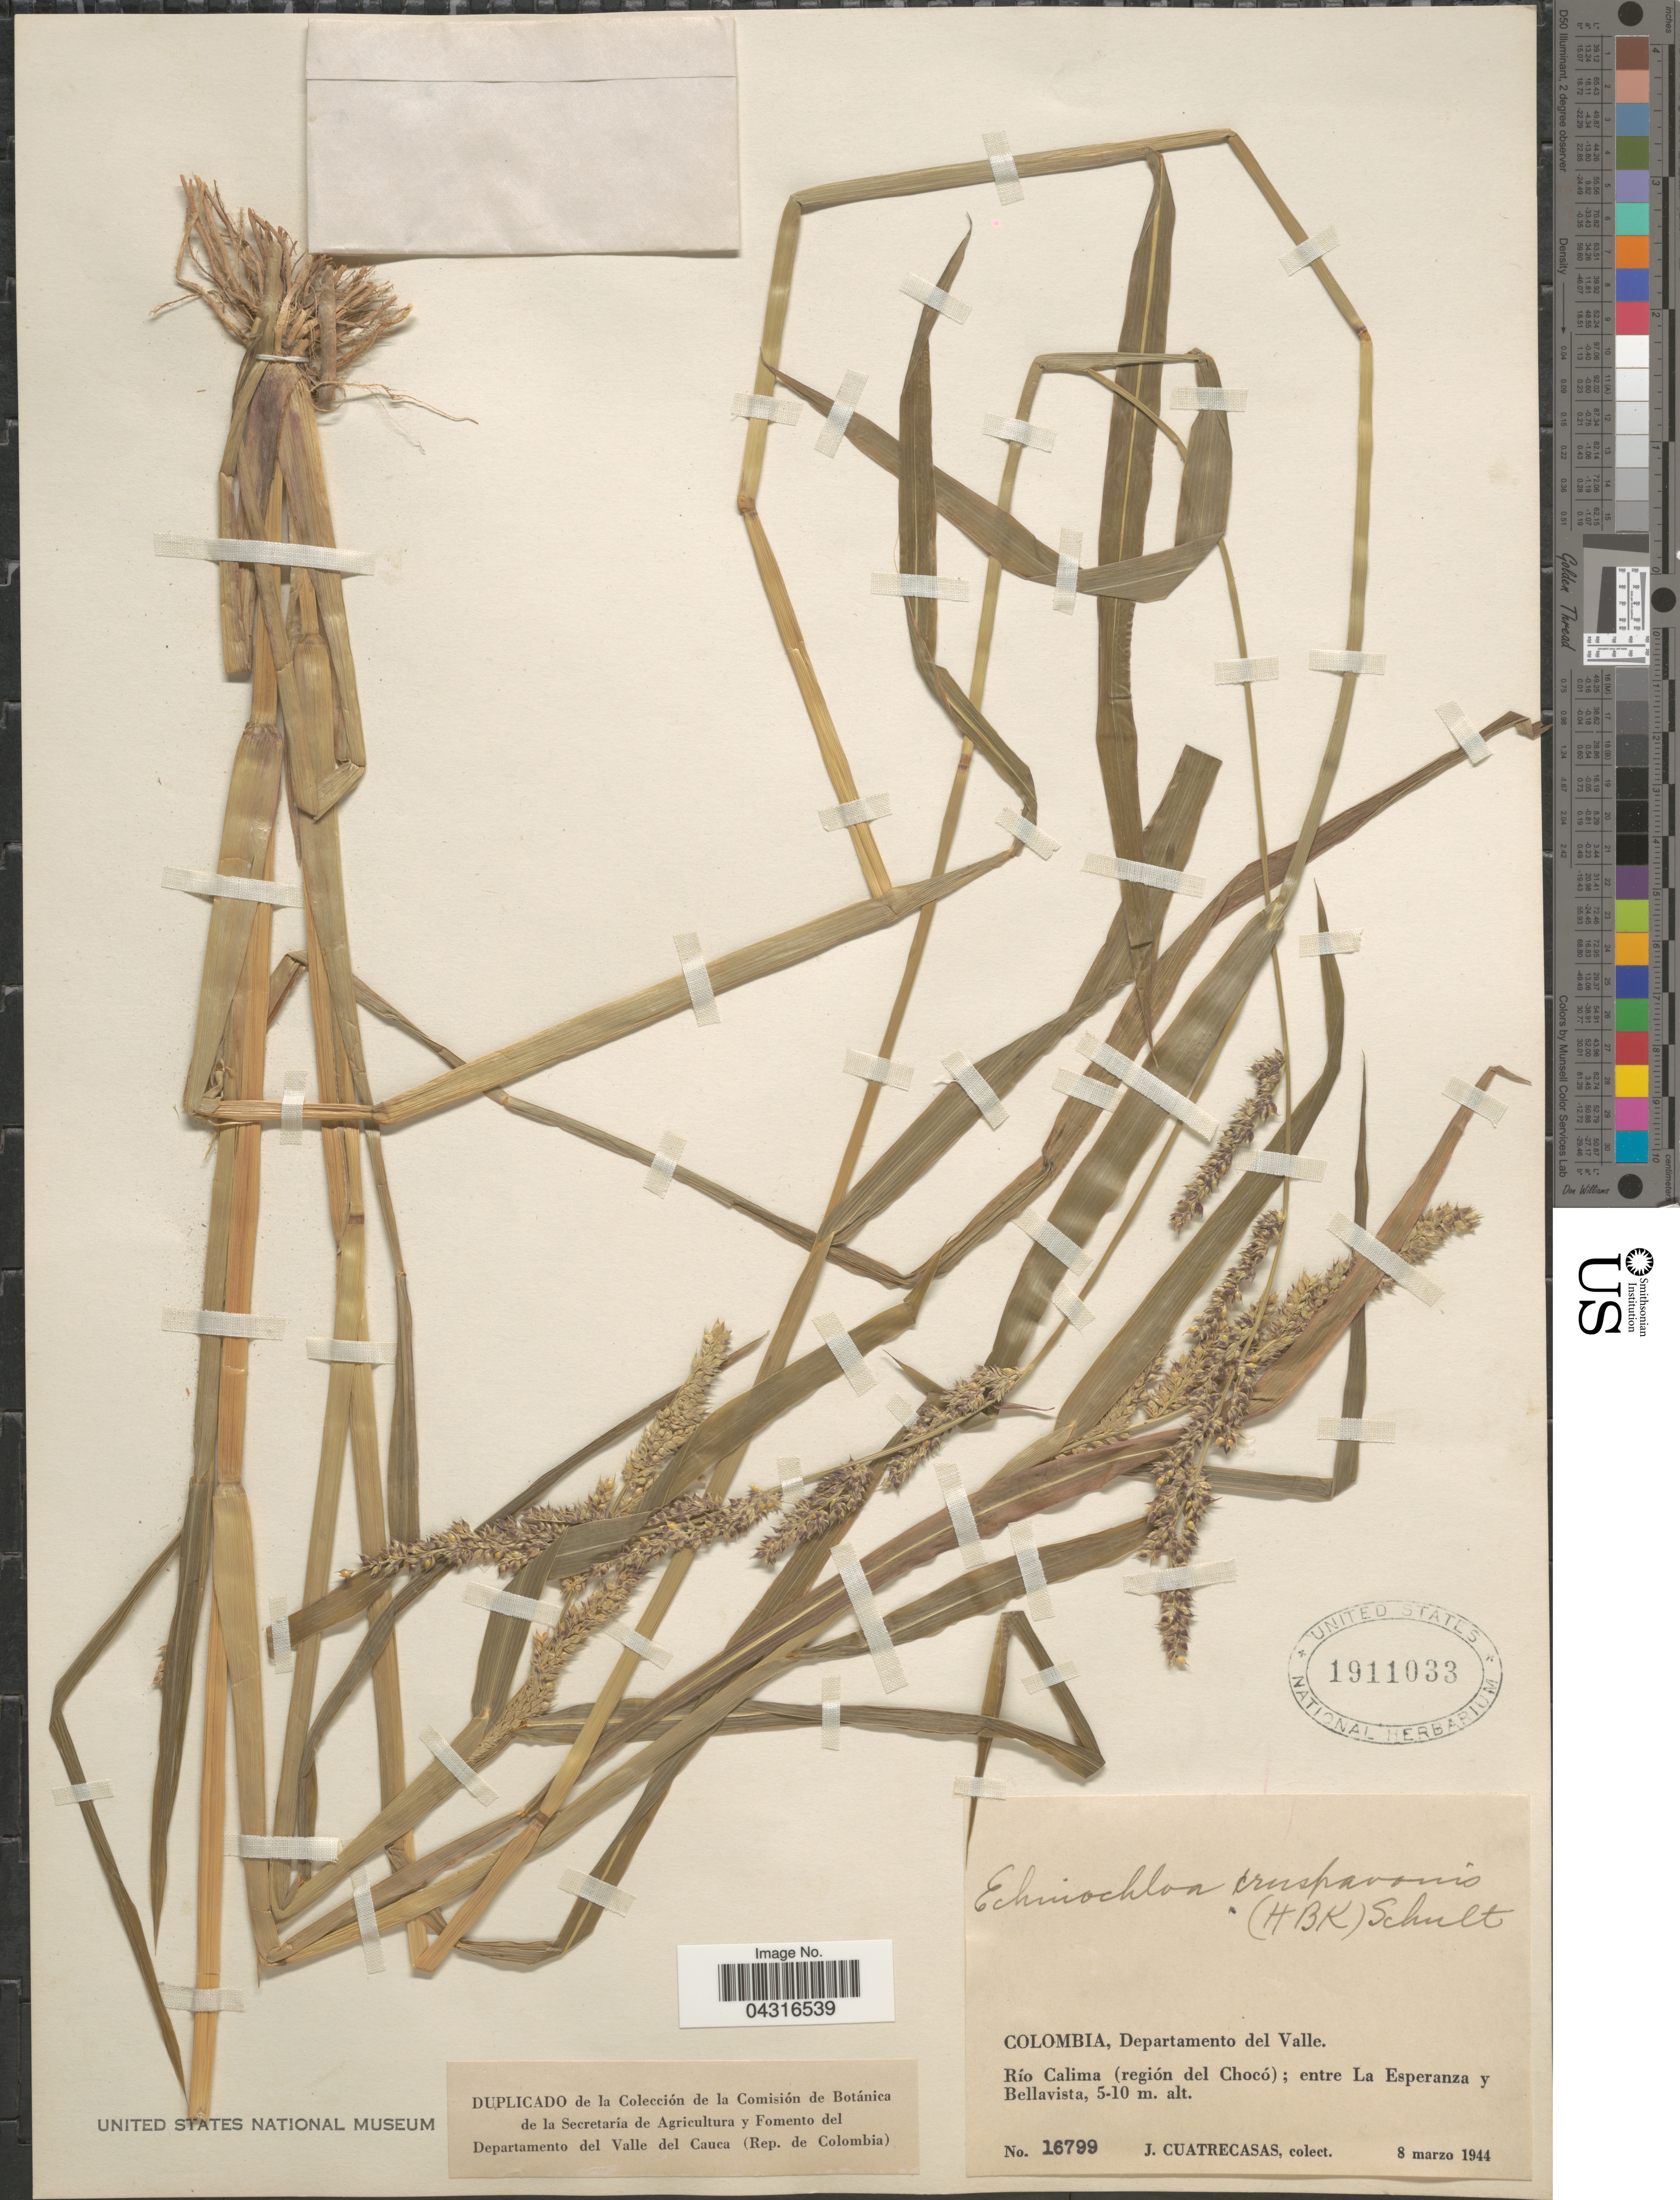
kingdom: Plantae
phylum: Tracheophyta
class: Liliopsida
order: Poales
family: Poaceae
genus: Echinochloa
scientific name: Echinochloa crus-pavonis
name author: (Kunth) Schult.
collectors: J. Cuatrecasas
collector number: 16799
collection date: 1944-03-08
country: Colombia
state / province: Valle del Cauca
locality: Departamento del Valle. Río Calima (región del Chocó); entre La Esperanza y Bellavista.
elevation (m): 5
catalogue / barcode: US 1911033